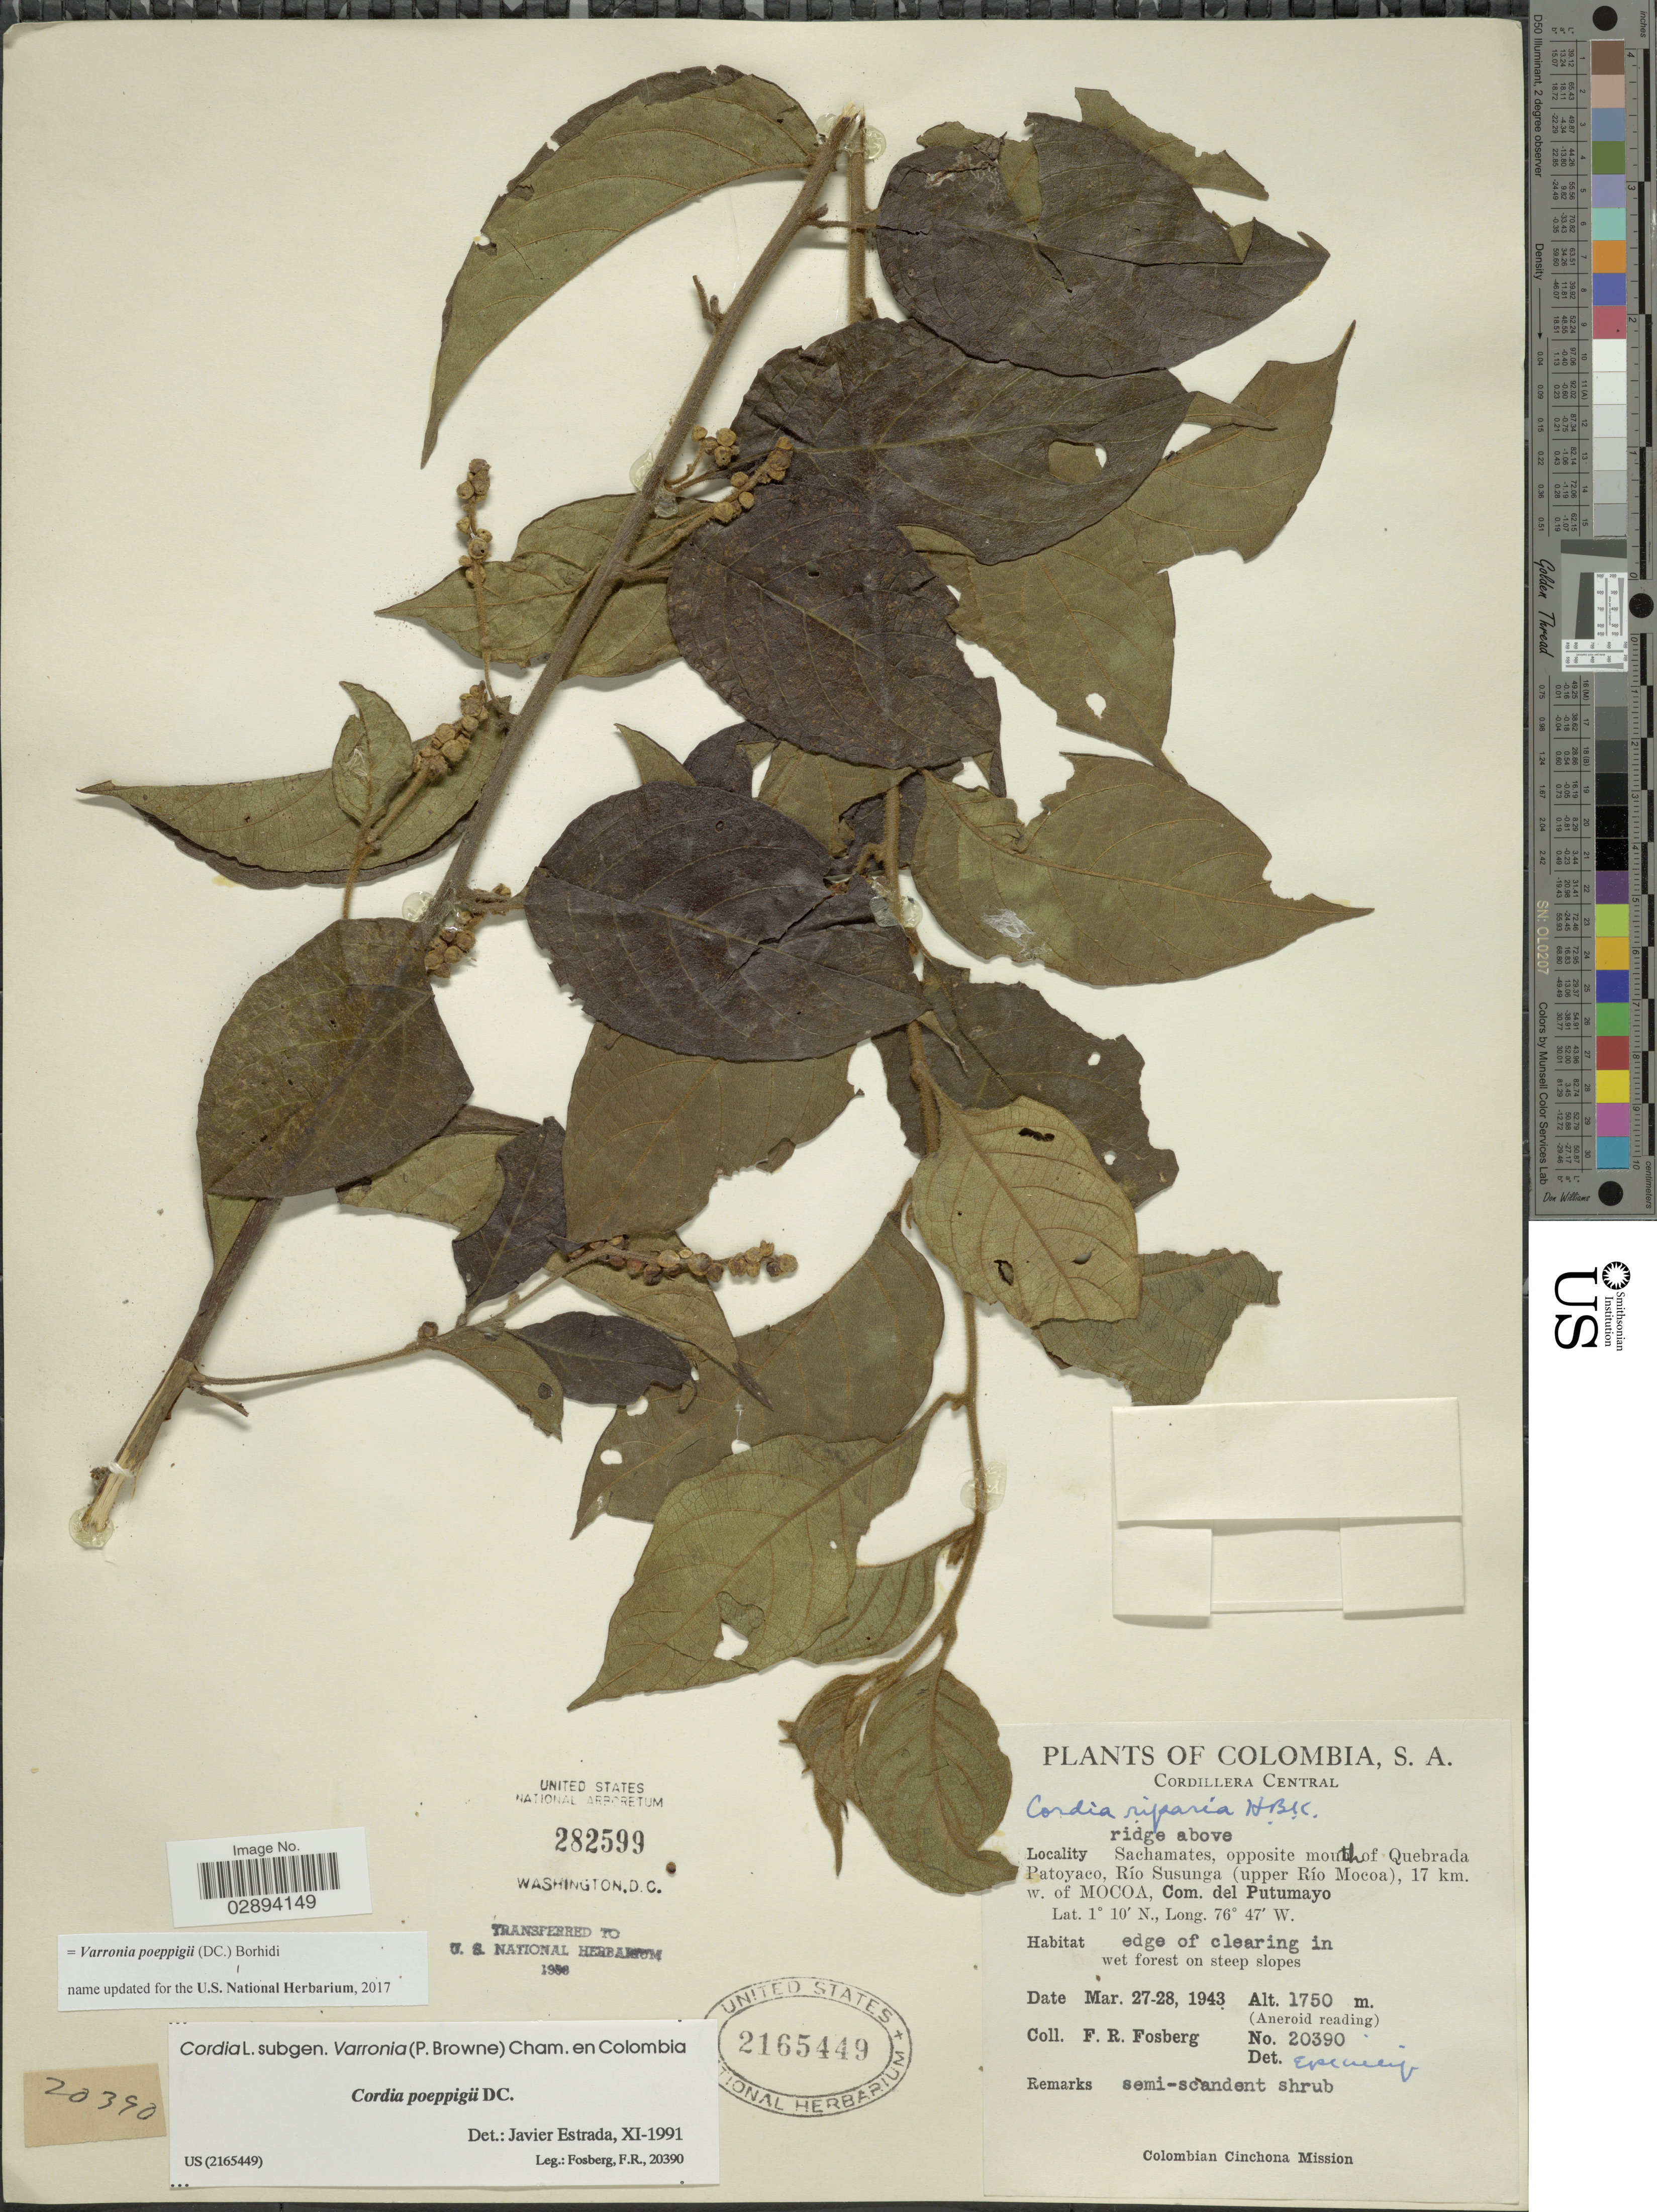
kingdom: Plantae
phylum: Tracheophyta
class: Magnoliopsida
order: Boraginales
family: Cordiaceae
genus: Varronia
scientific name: Varronia poeppigii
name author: (DC.) Borhidi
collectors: F. R. Fosberg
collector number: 20390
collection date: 1943-03-27/1943-03-28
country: Colombia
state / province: Putumayo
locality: Ridge above Sachamates, opposite mouth of Quebrada Patoyaco, Río Susunga (upper Río Mocoa), 17 km. w. of Mocoa, Com. del Putumayo.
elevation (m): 1750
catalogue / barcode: US 2165449